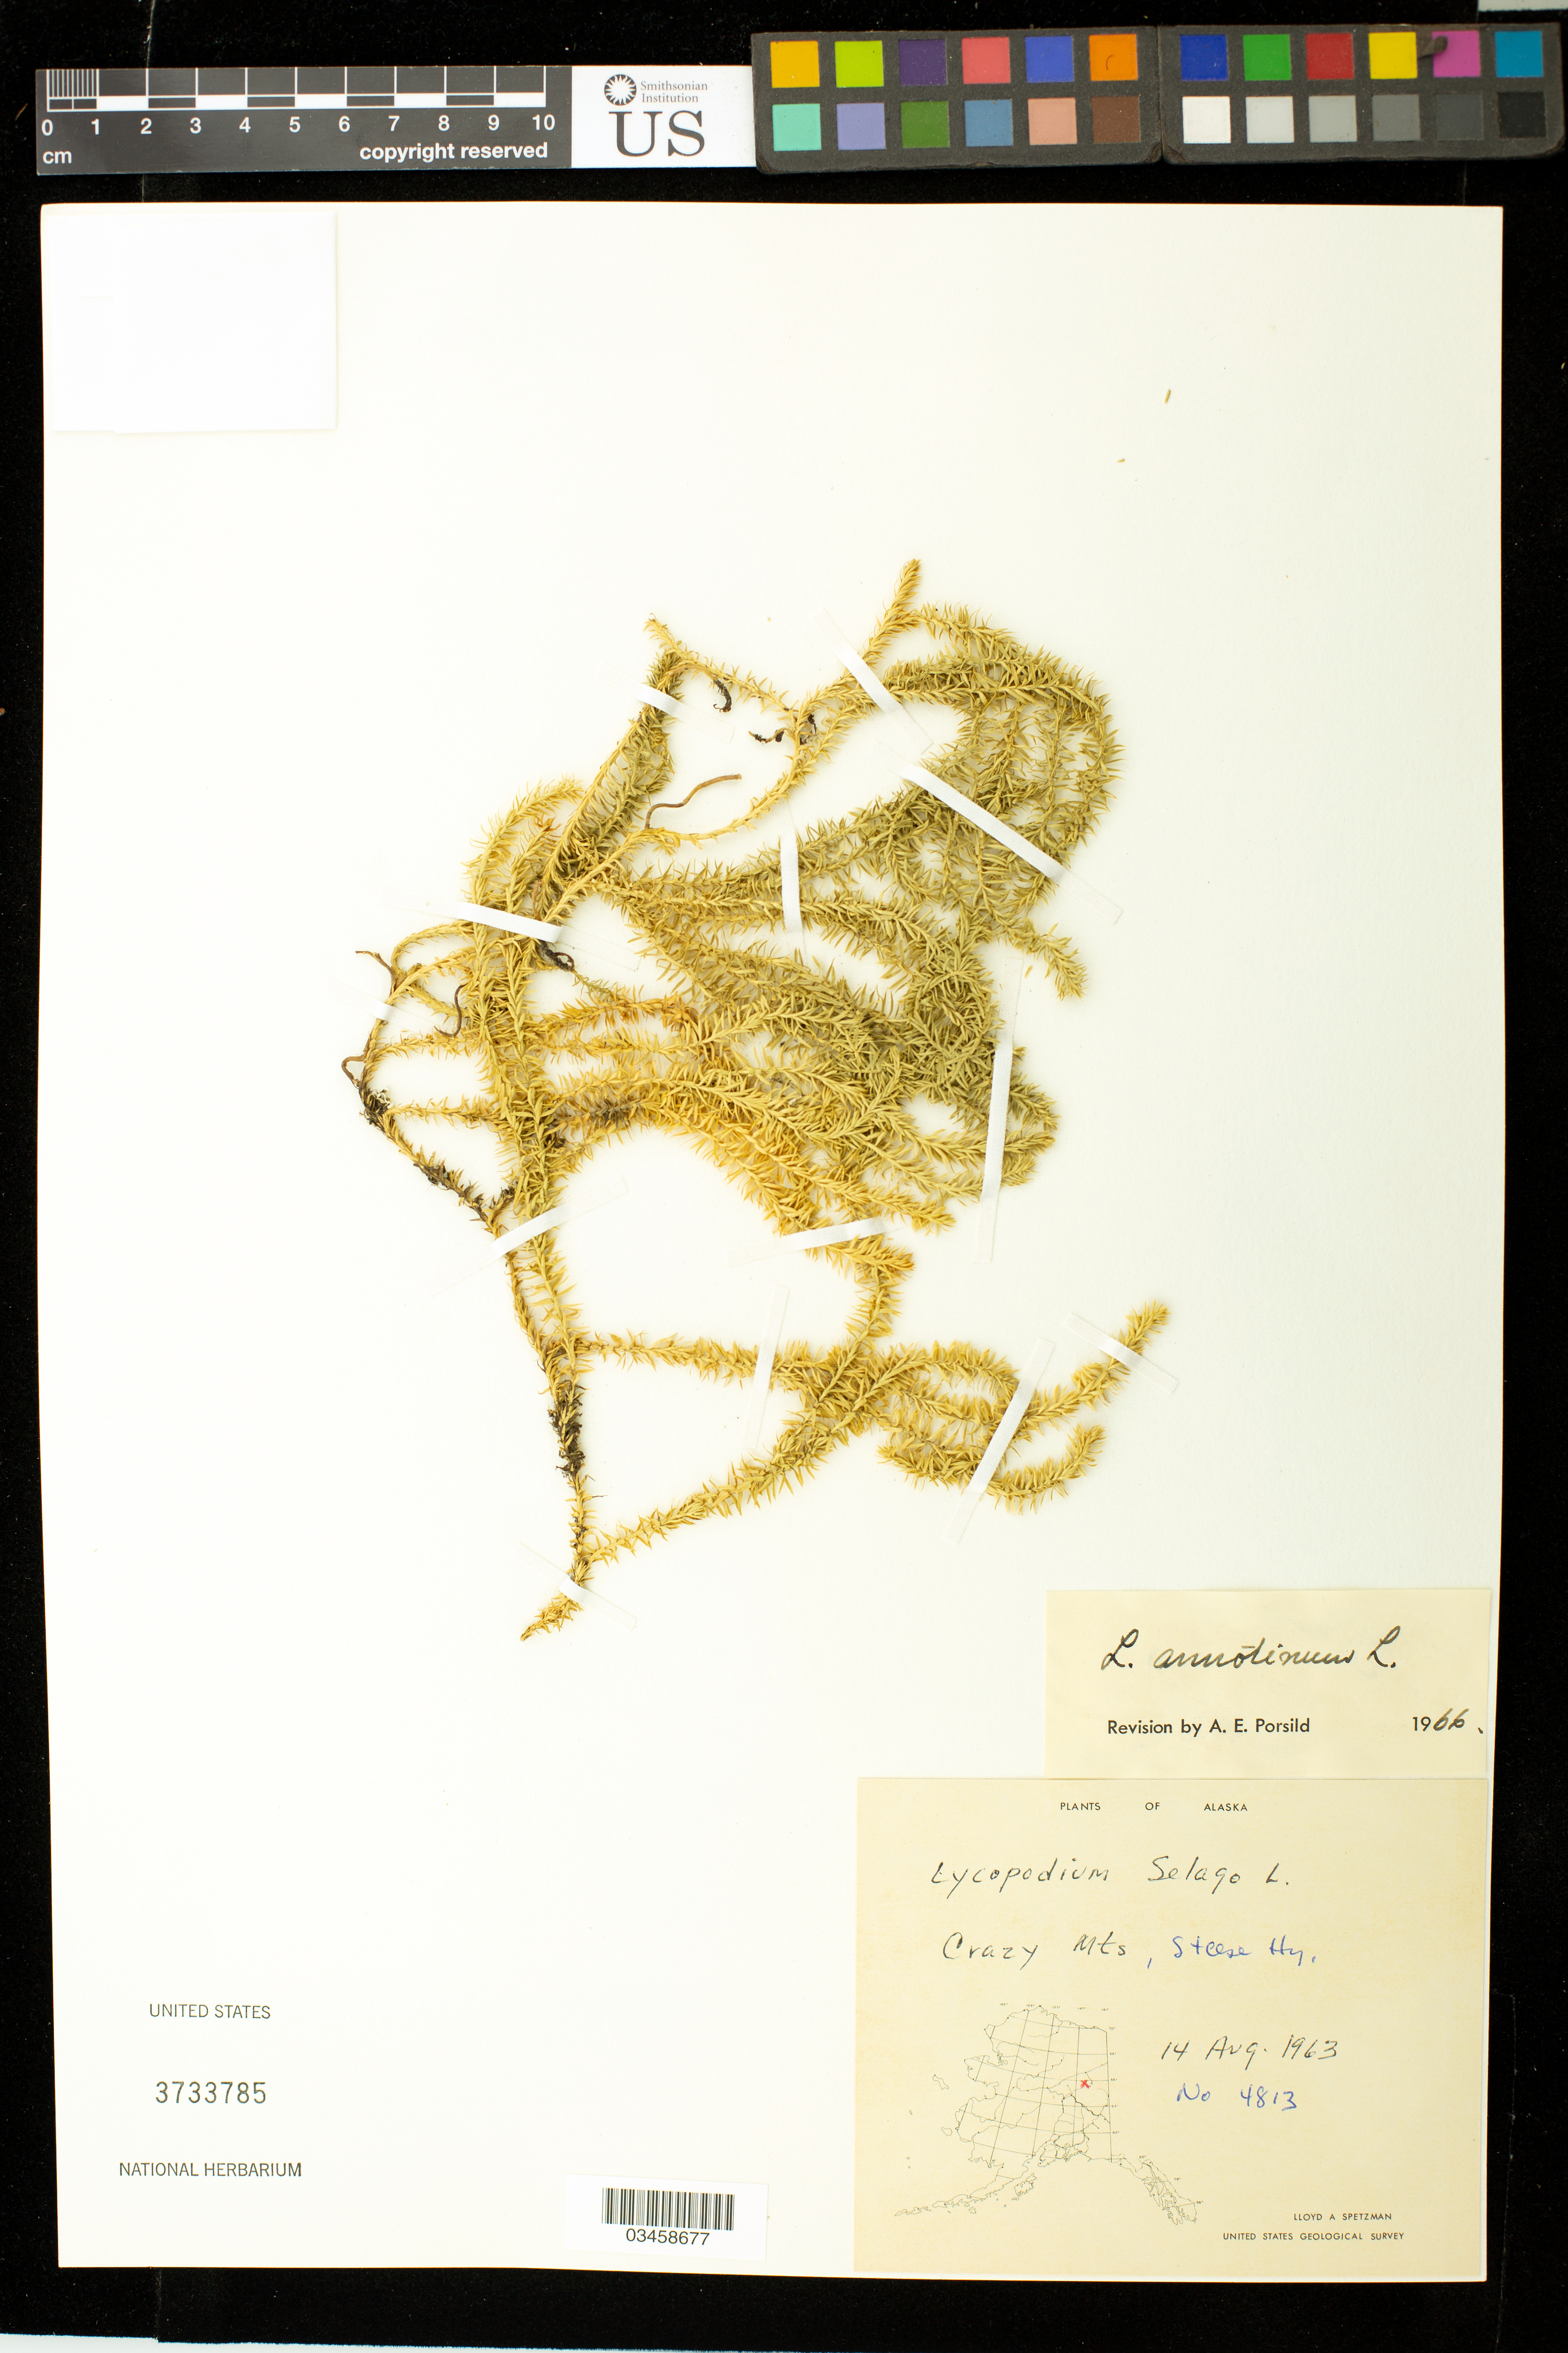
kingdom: Plantae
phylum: Tracheophyta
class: Lycopodiopsida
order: Lycopodiales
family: Lycopodiaceae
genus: Spinulum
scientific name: Spinulum annotinum subsp. annotinum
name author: (L.) A. Haines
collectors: L. Spetzman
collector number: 4813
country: United States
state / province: Alaska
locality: Crazy Mts. near Steese Highway.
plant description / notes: OR # 231032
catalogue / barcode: US 3733785